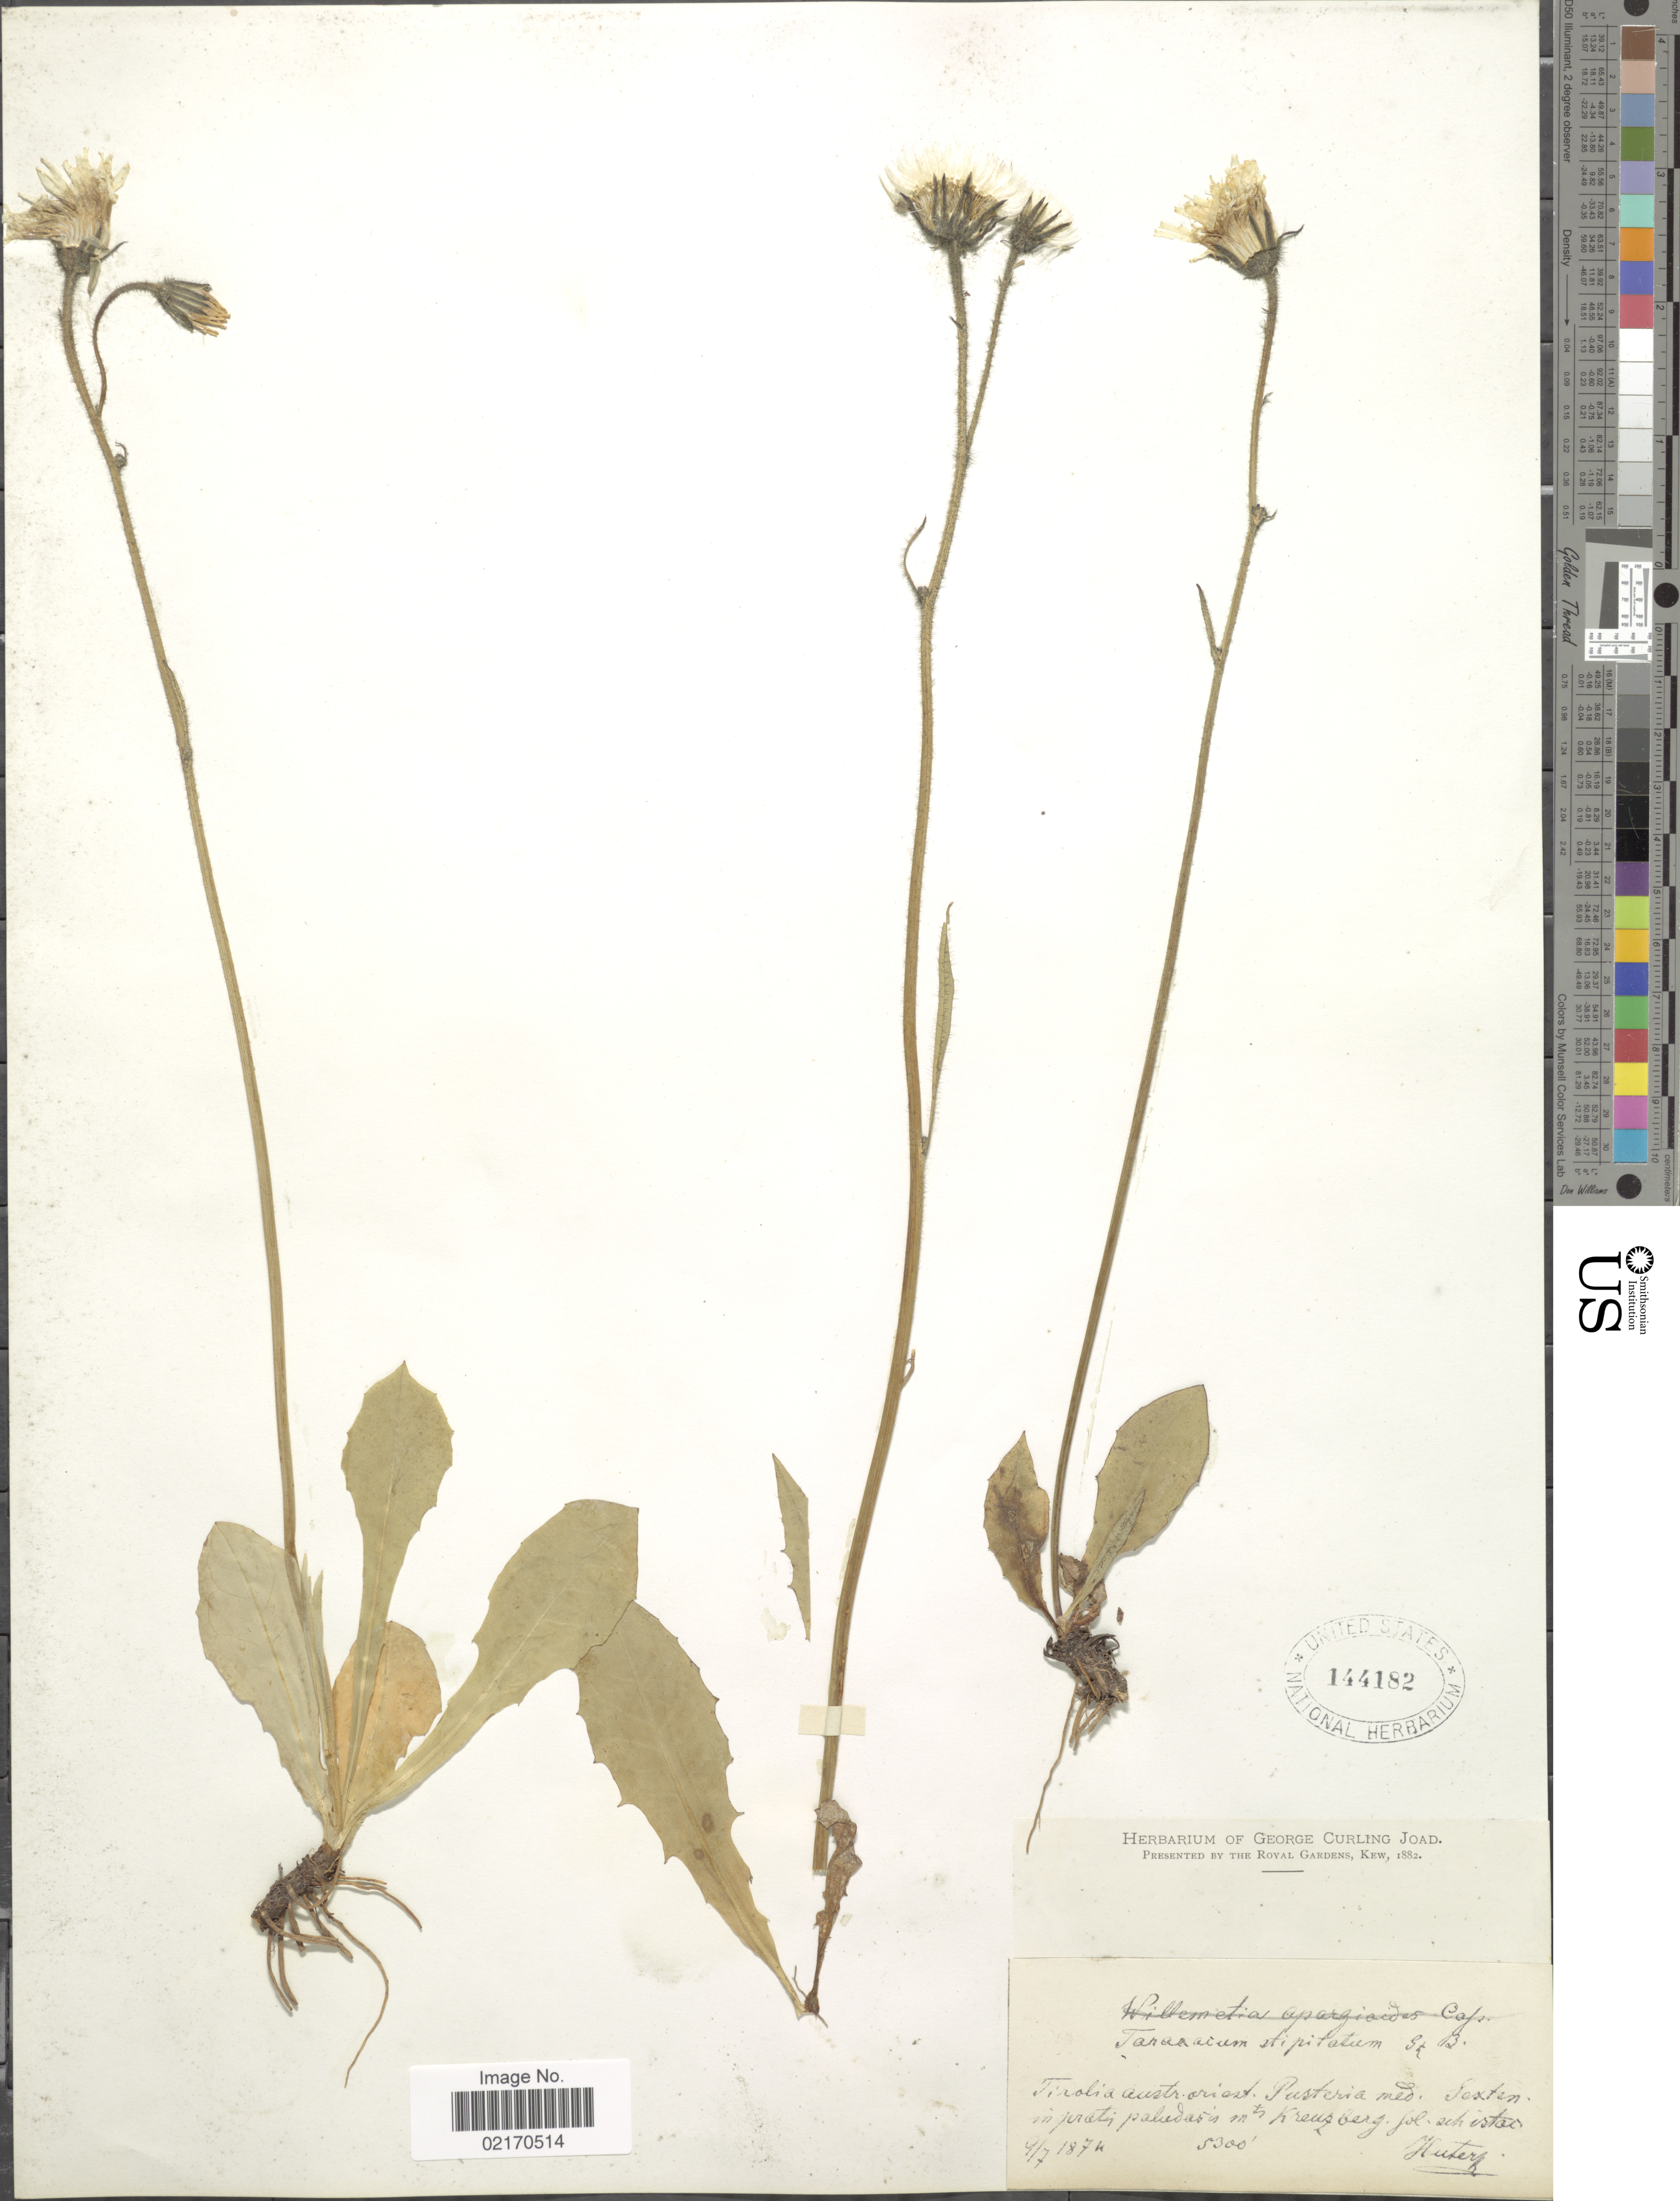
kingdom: Plantae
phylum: Tracheophyta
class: Magnoliopsida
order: Asterales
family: Asteraceae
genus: Taraxacum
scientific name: Taraxacum stipitatum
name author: (Jacq.) Sch. Bip.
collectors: -. Huter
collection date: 1874-07-04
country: Austria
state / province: Tirol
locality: Tirolia austr. orient. Pusteria med. Sexten in pratis paludosis mts Kreuzberg. [interpreted]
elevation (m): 1615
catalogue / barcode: US 144182